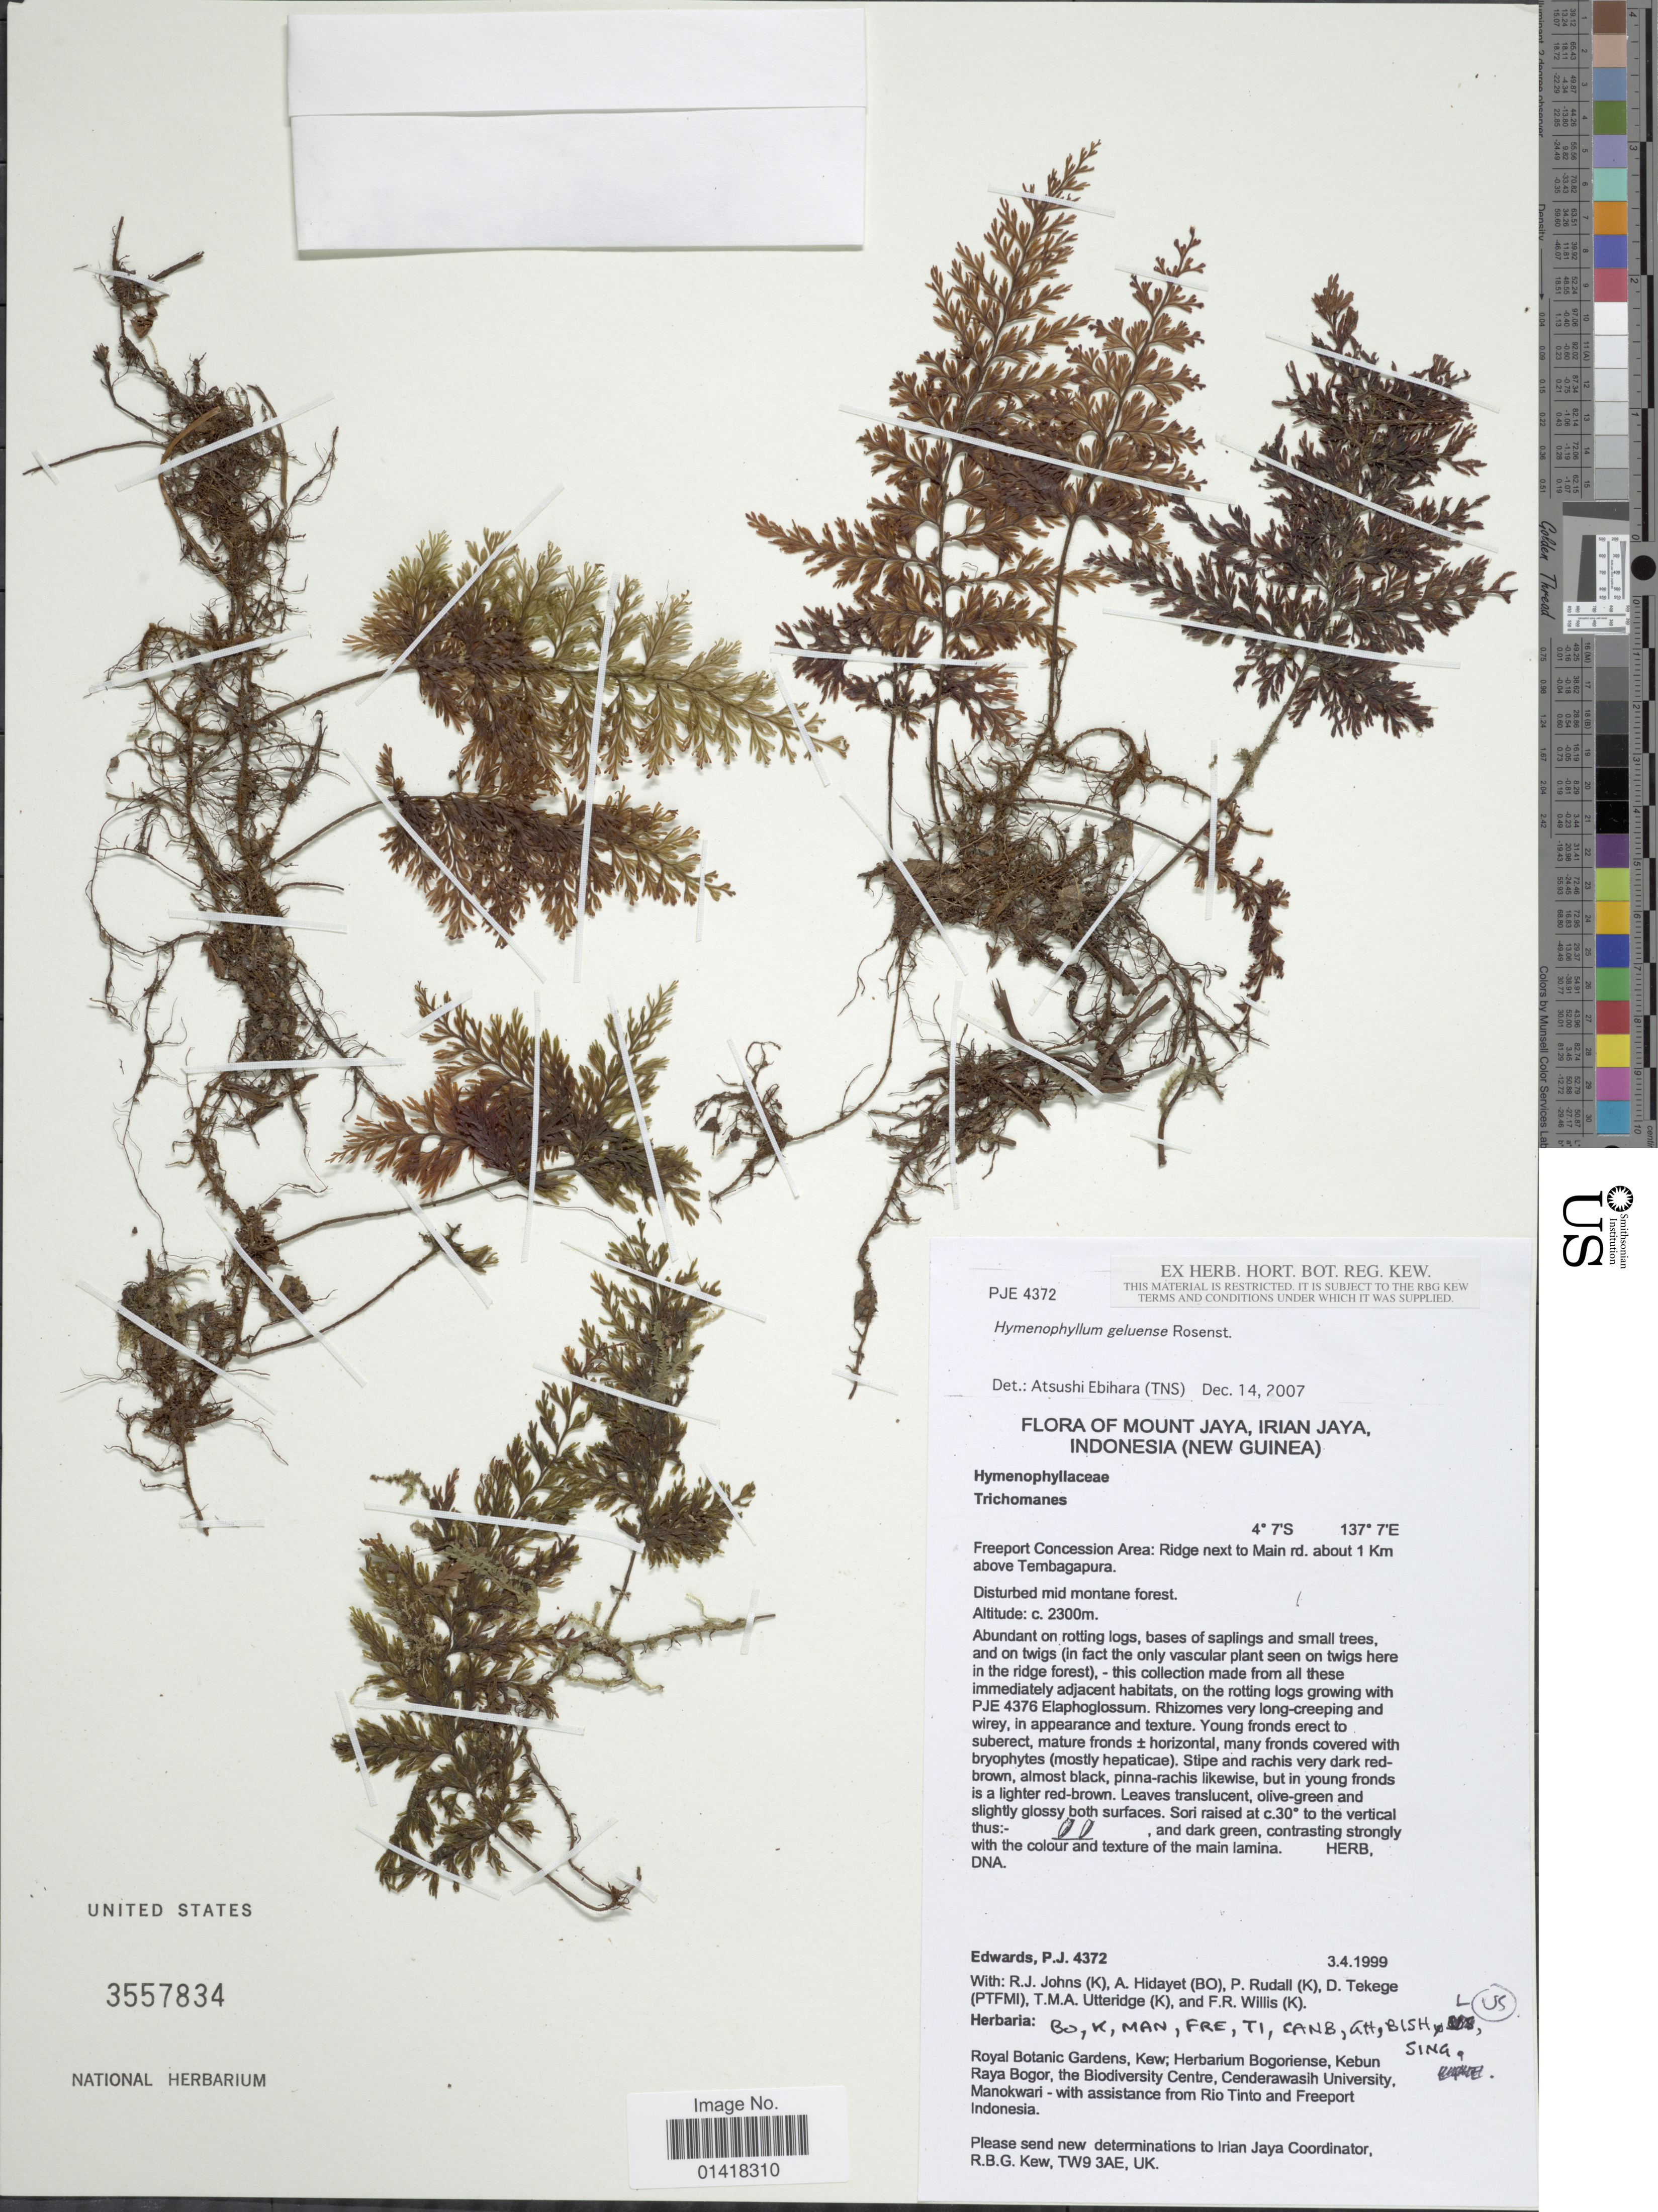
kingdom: Plantae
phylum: Tracheophyta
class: Polypodiopsida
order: Hymenophyllales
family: Hymenophyllaceae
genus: Hymenophyllum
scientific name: Hymenophyllum geluense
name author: Rosenst.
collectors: P. Edwards, R. Johns, A. Hidayet & P. Rudall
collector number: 4372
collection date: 1999-04-03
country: Indonesia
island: New Guinea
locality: Mount Jaya, Irian Jaya, Indonesia (New Guinea) . Freeport Concession Area: Ridge next to Main rd. about 1 km above Tembagapura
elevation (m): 2300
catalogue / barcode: US 3557834